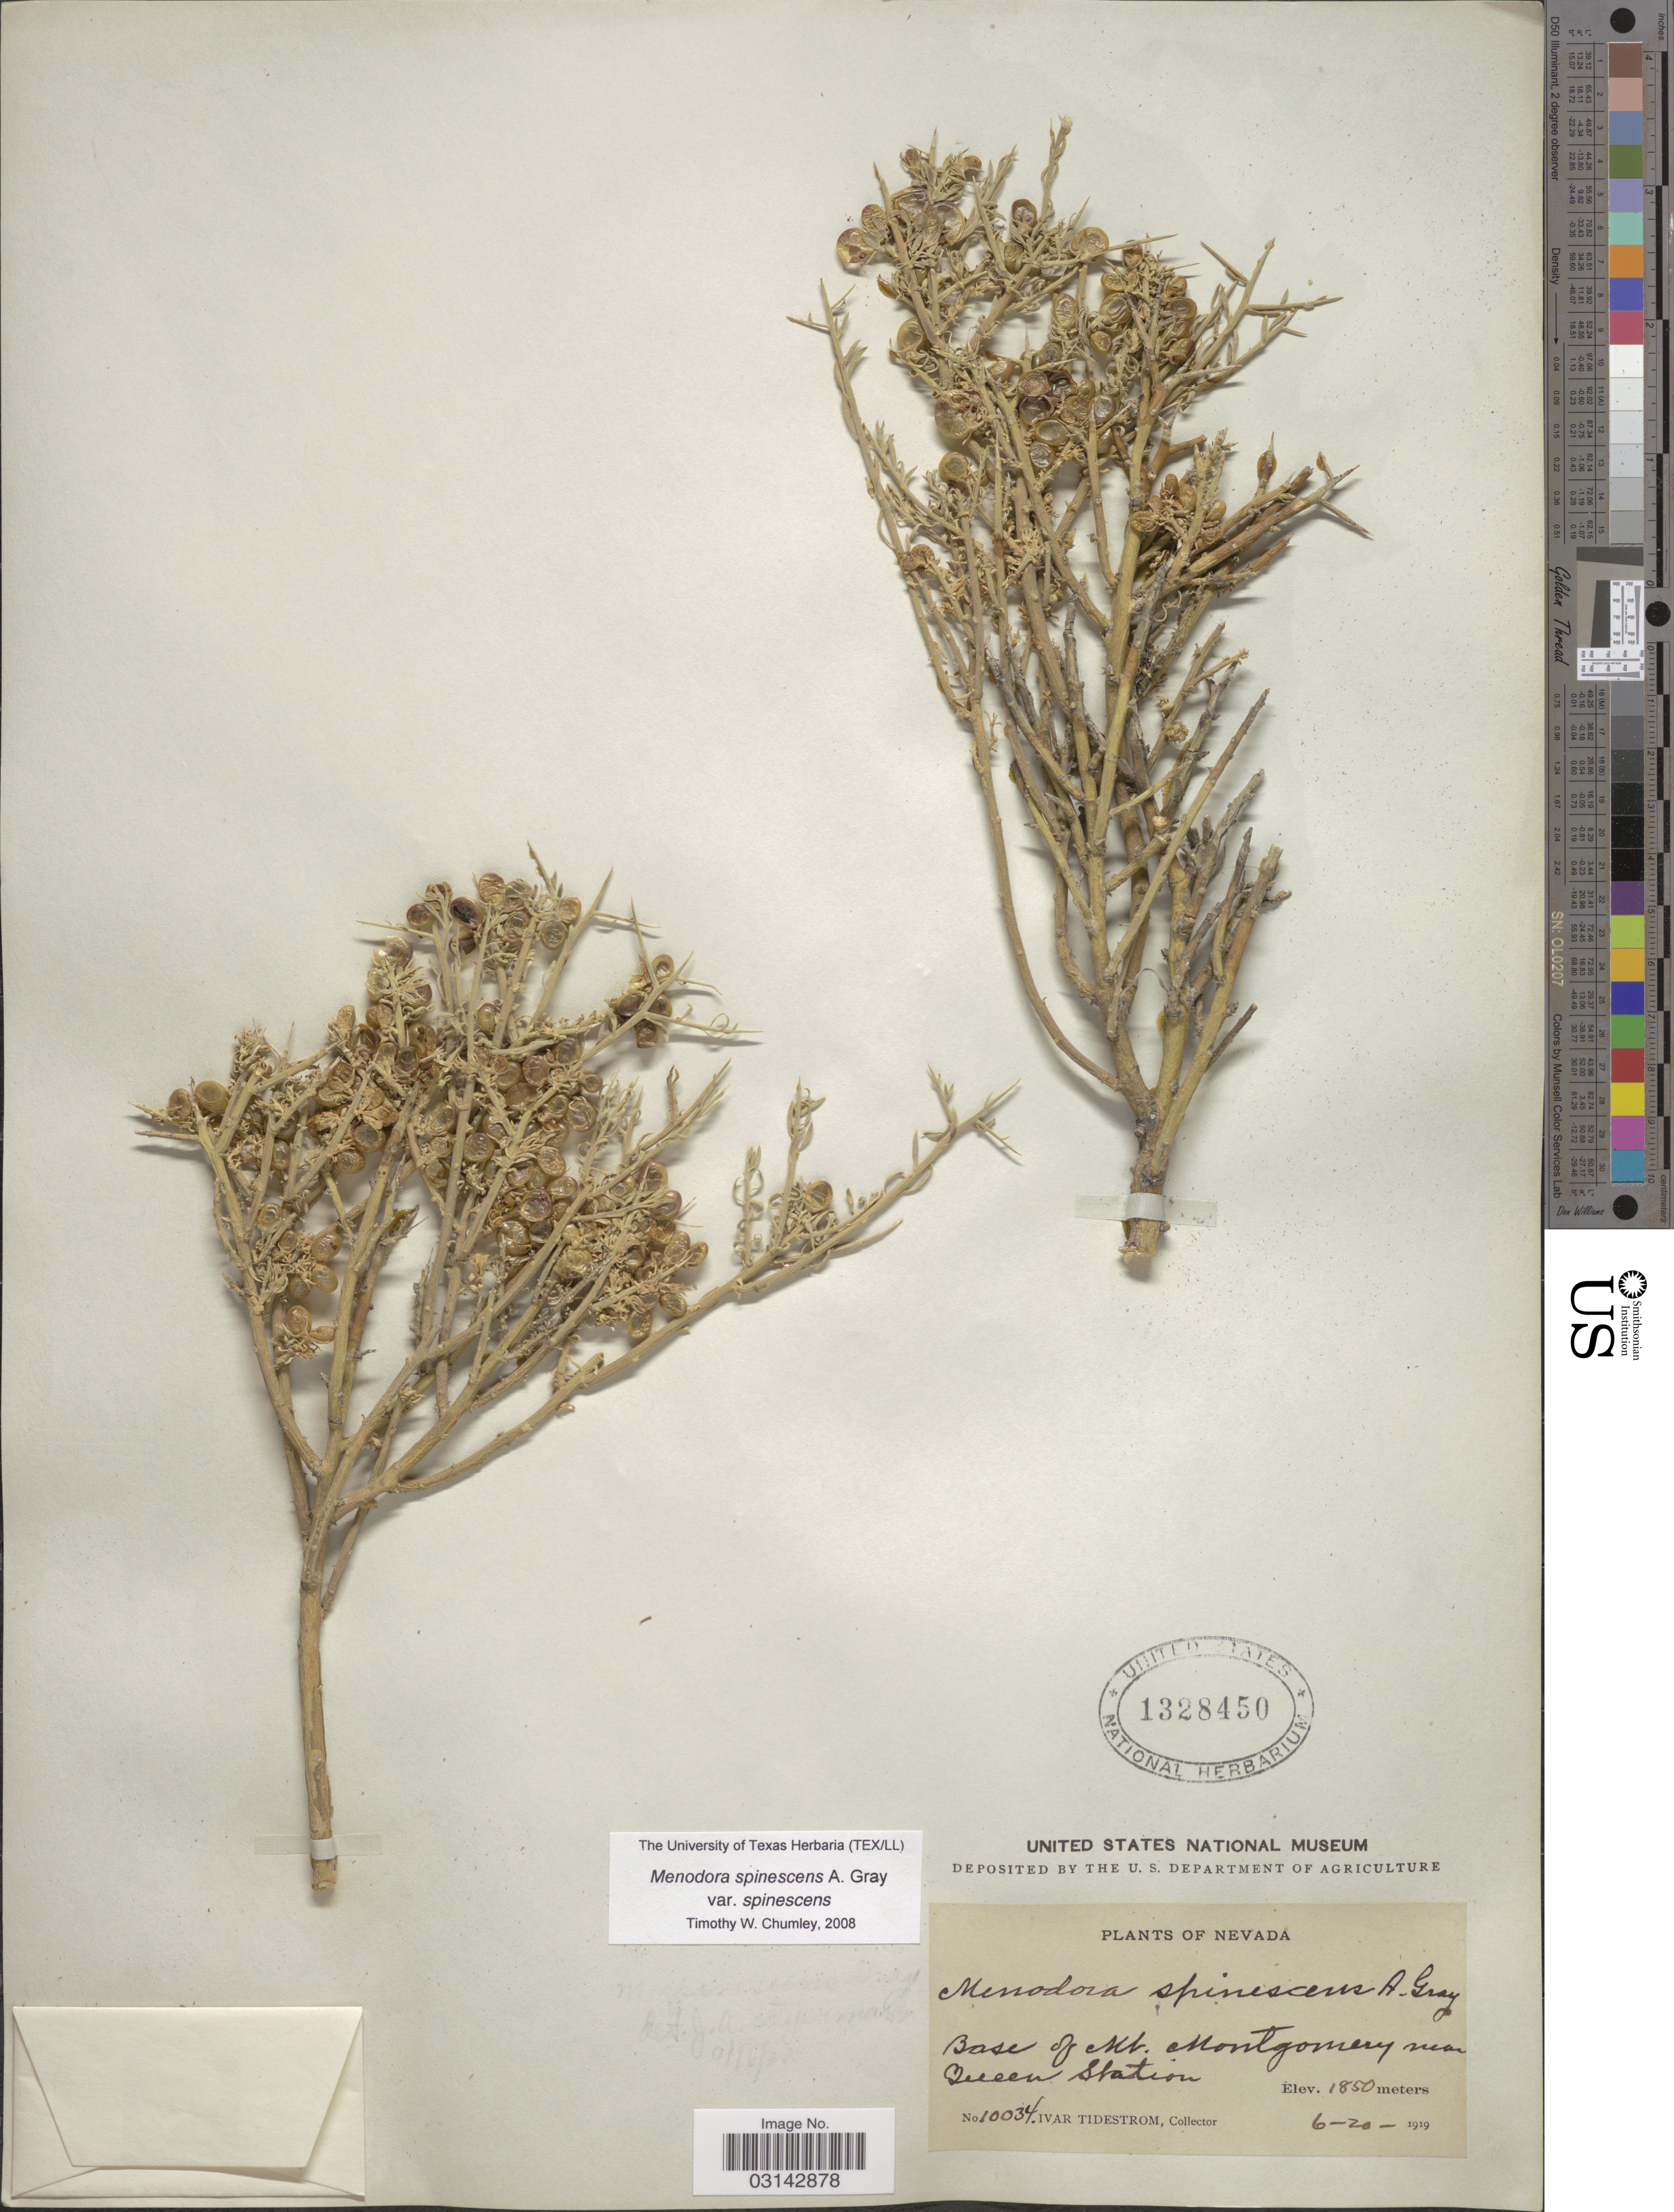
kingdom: Plantae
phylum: Tracheophyta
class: Magnoliopsida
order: Lamiales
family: Oleaceae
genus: Menodora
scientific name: Menodora spinescens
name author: A. Gray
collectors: I. F. Tidestrom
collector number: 10034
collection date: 1919-06-20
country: United States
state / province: Nevada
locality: Base of Mt. Montgomery near Queen Station.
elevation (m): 1850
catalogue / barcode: US 1328450